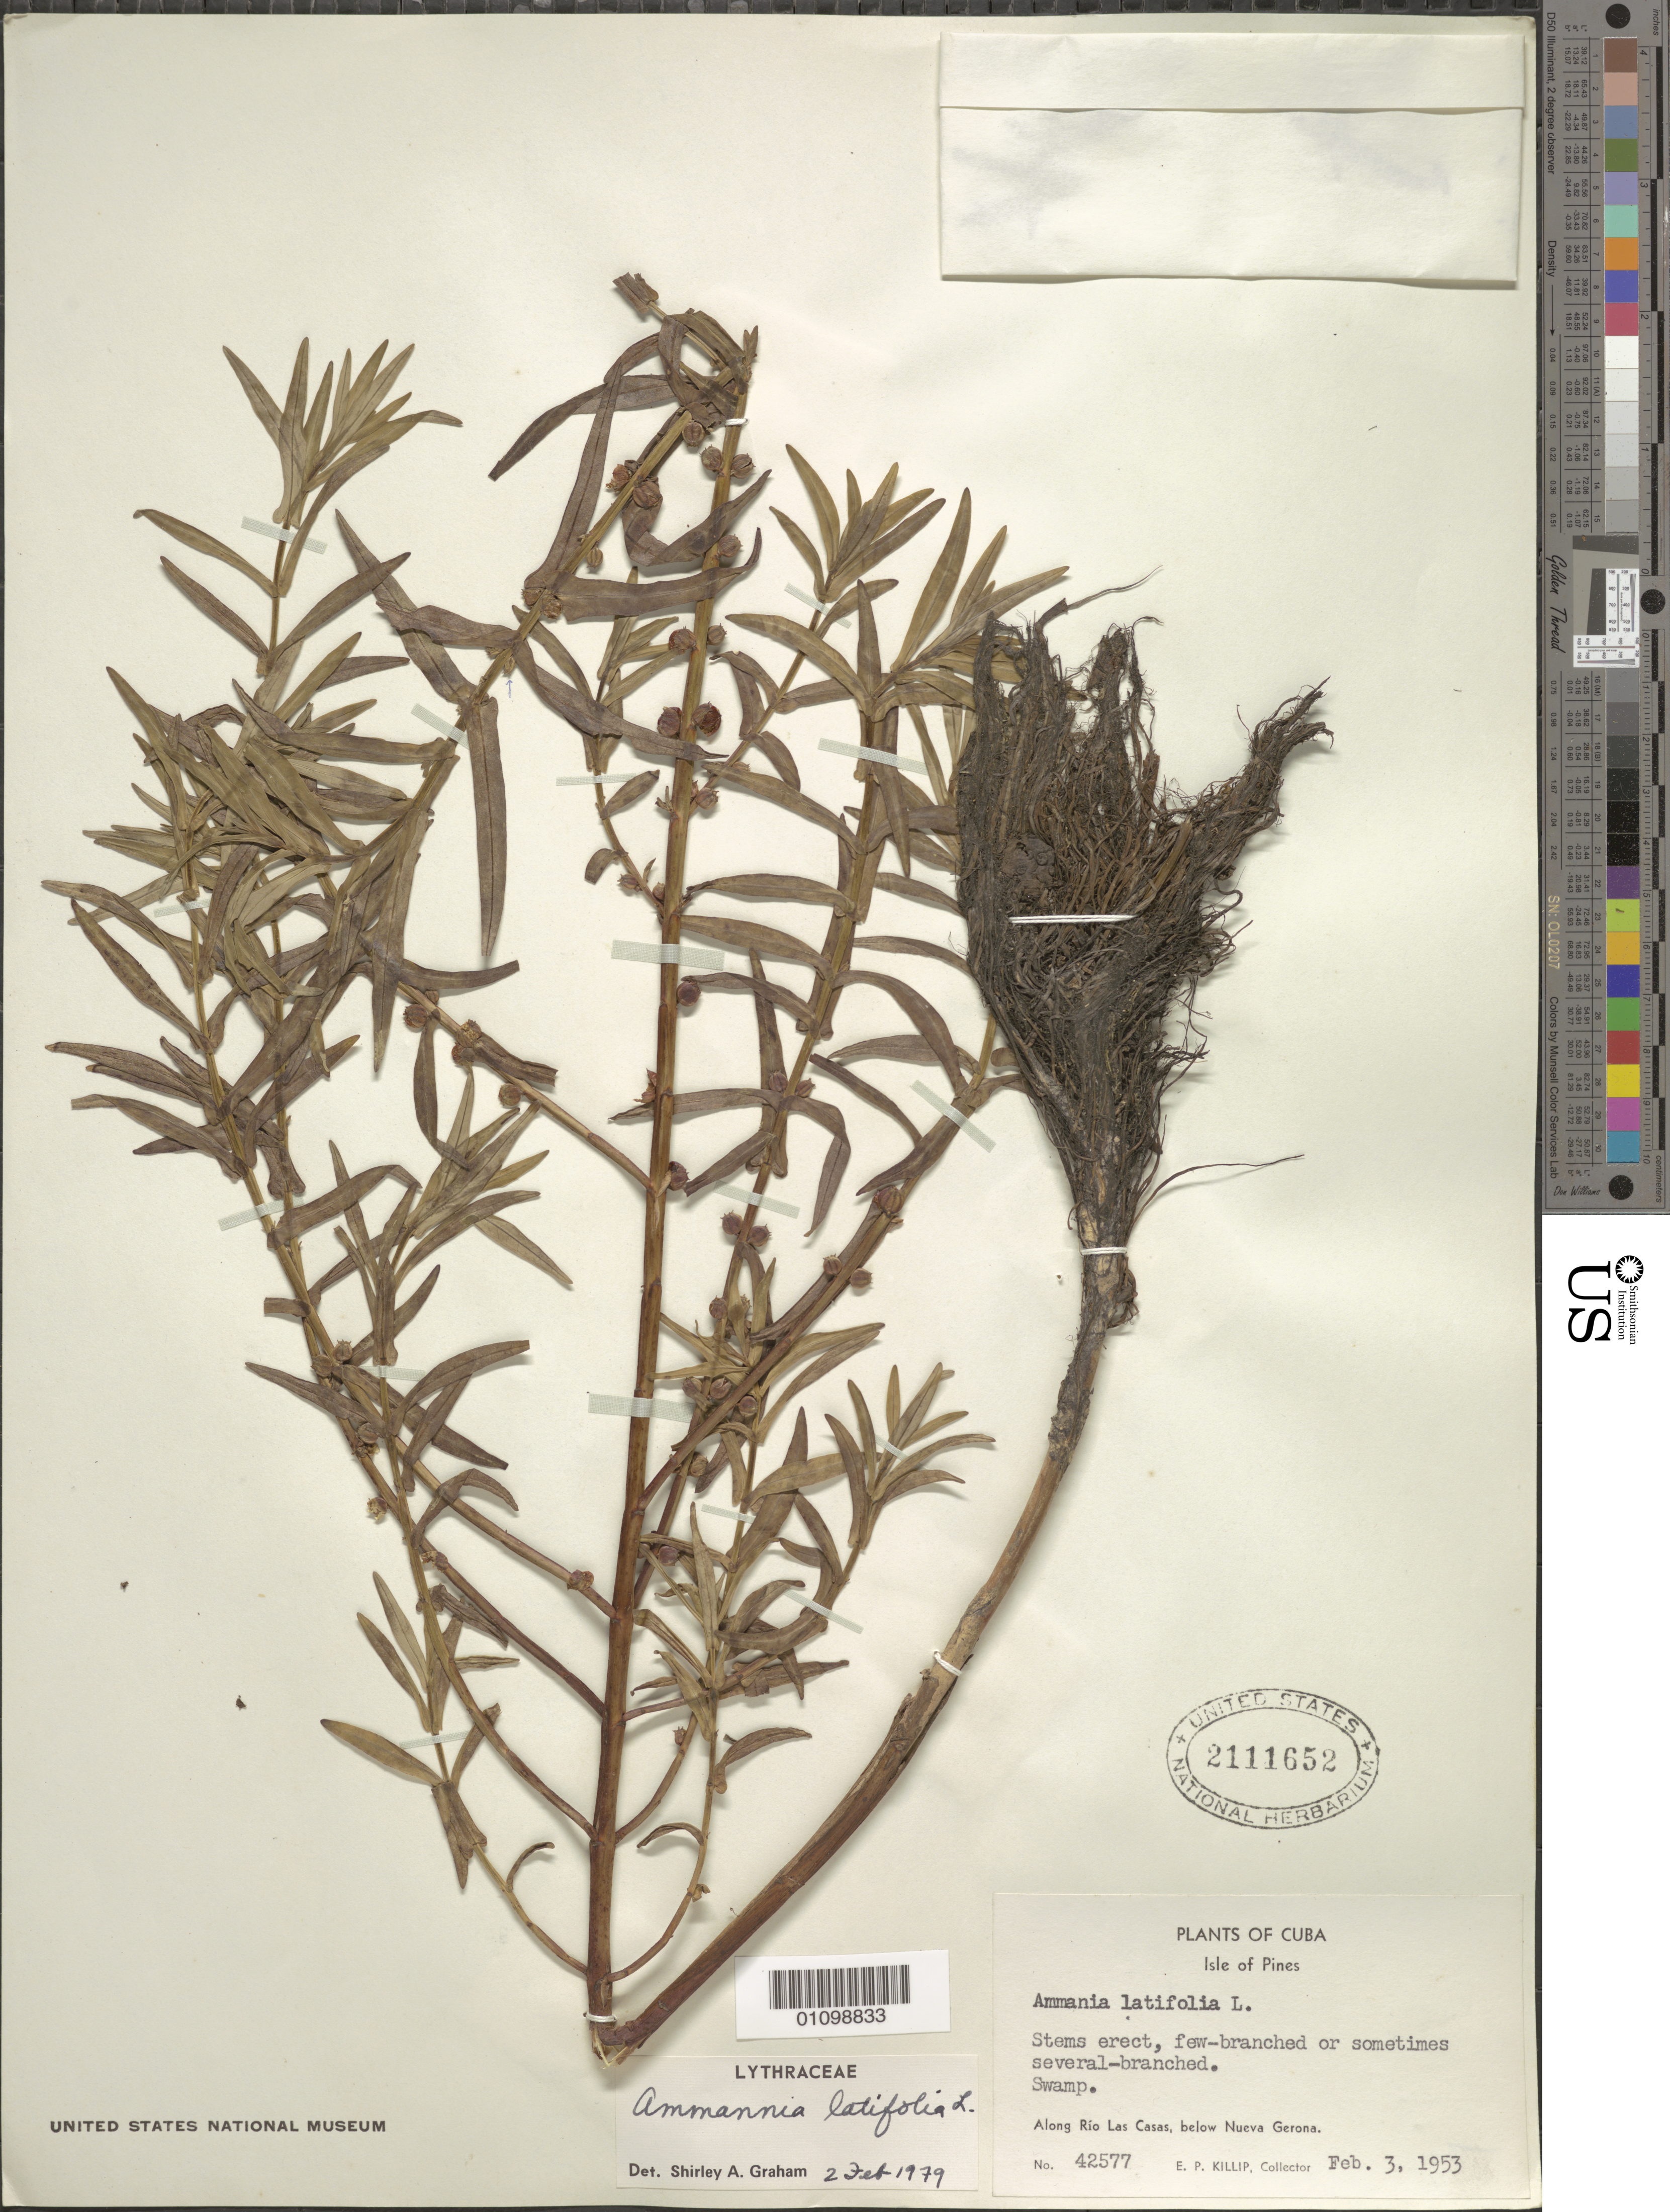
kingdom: Plantae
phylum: Tracheophyta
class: Magnoliopsida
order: Myrtales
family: Lythraceae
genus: Ammannia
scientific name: Ammannia latifolia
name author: L.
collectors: E. P. Killip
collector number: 42477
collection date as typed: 03 Feb 1953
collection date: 1953-02-03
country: Cuba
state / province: Isla de La Juventud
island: Isla de la Juventud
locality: Isle of Pines, Along Rio Las Casas, below Nueva Gerona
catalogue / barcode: US 2111652